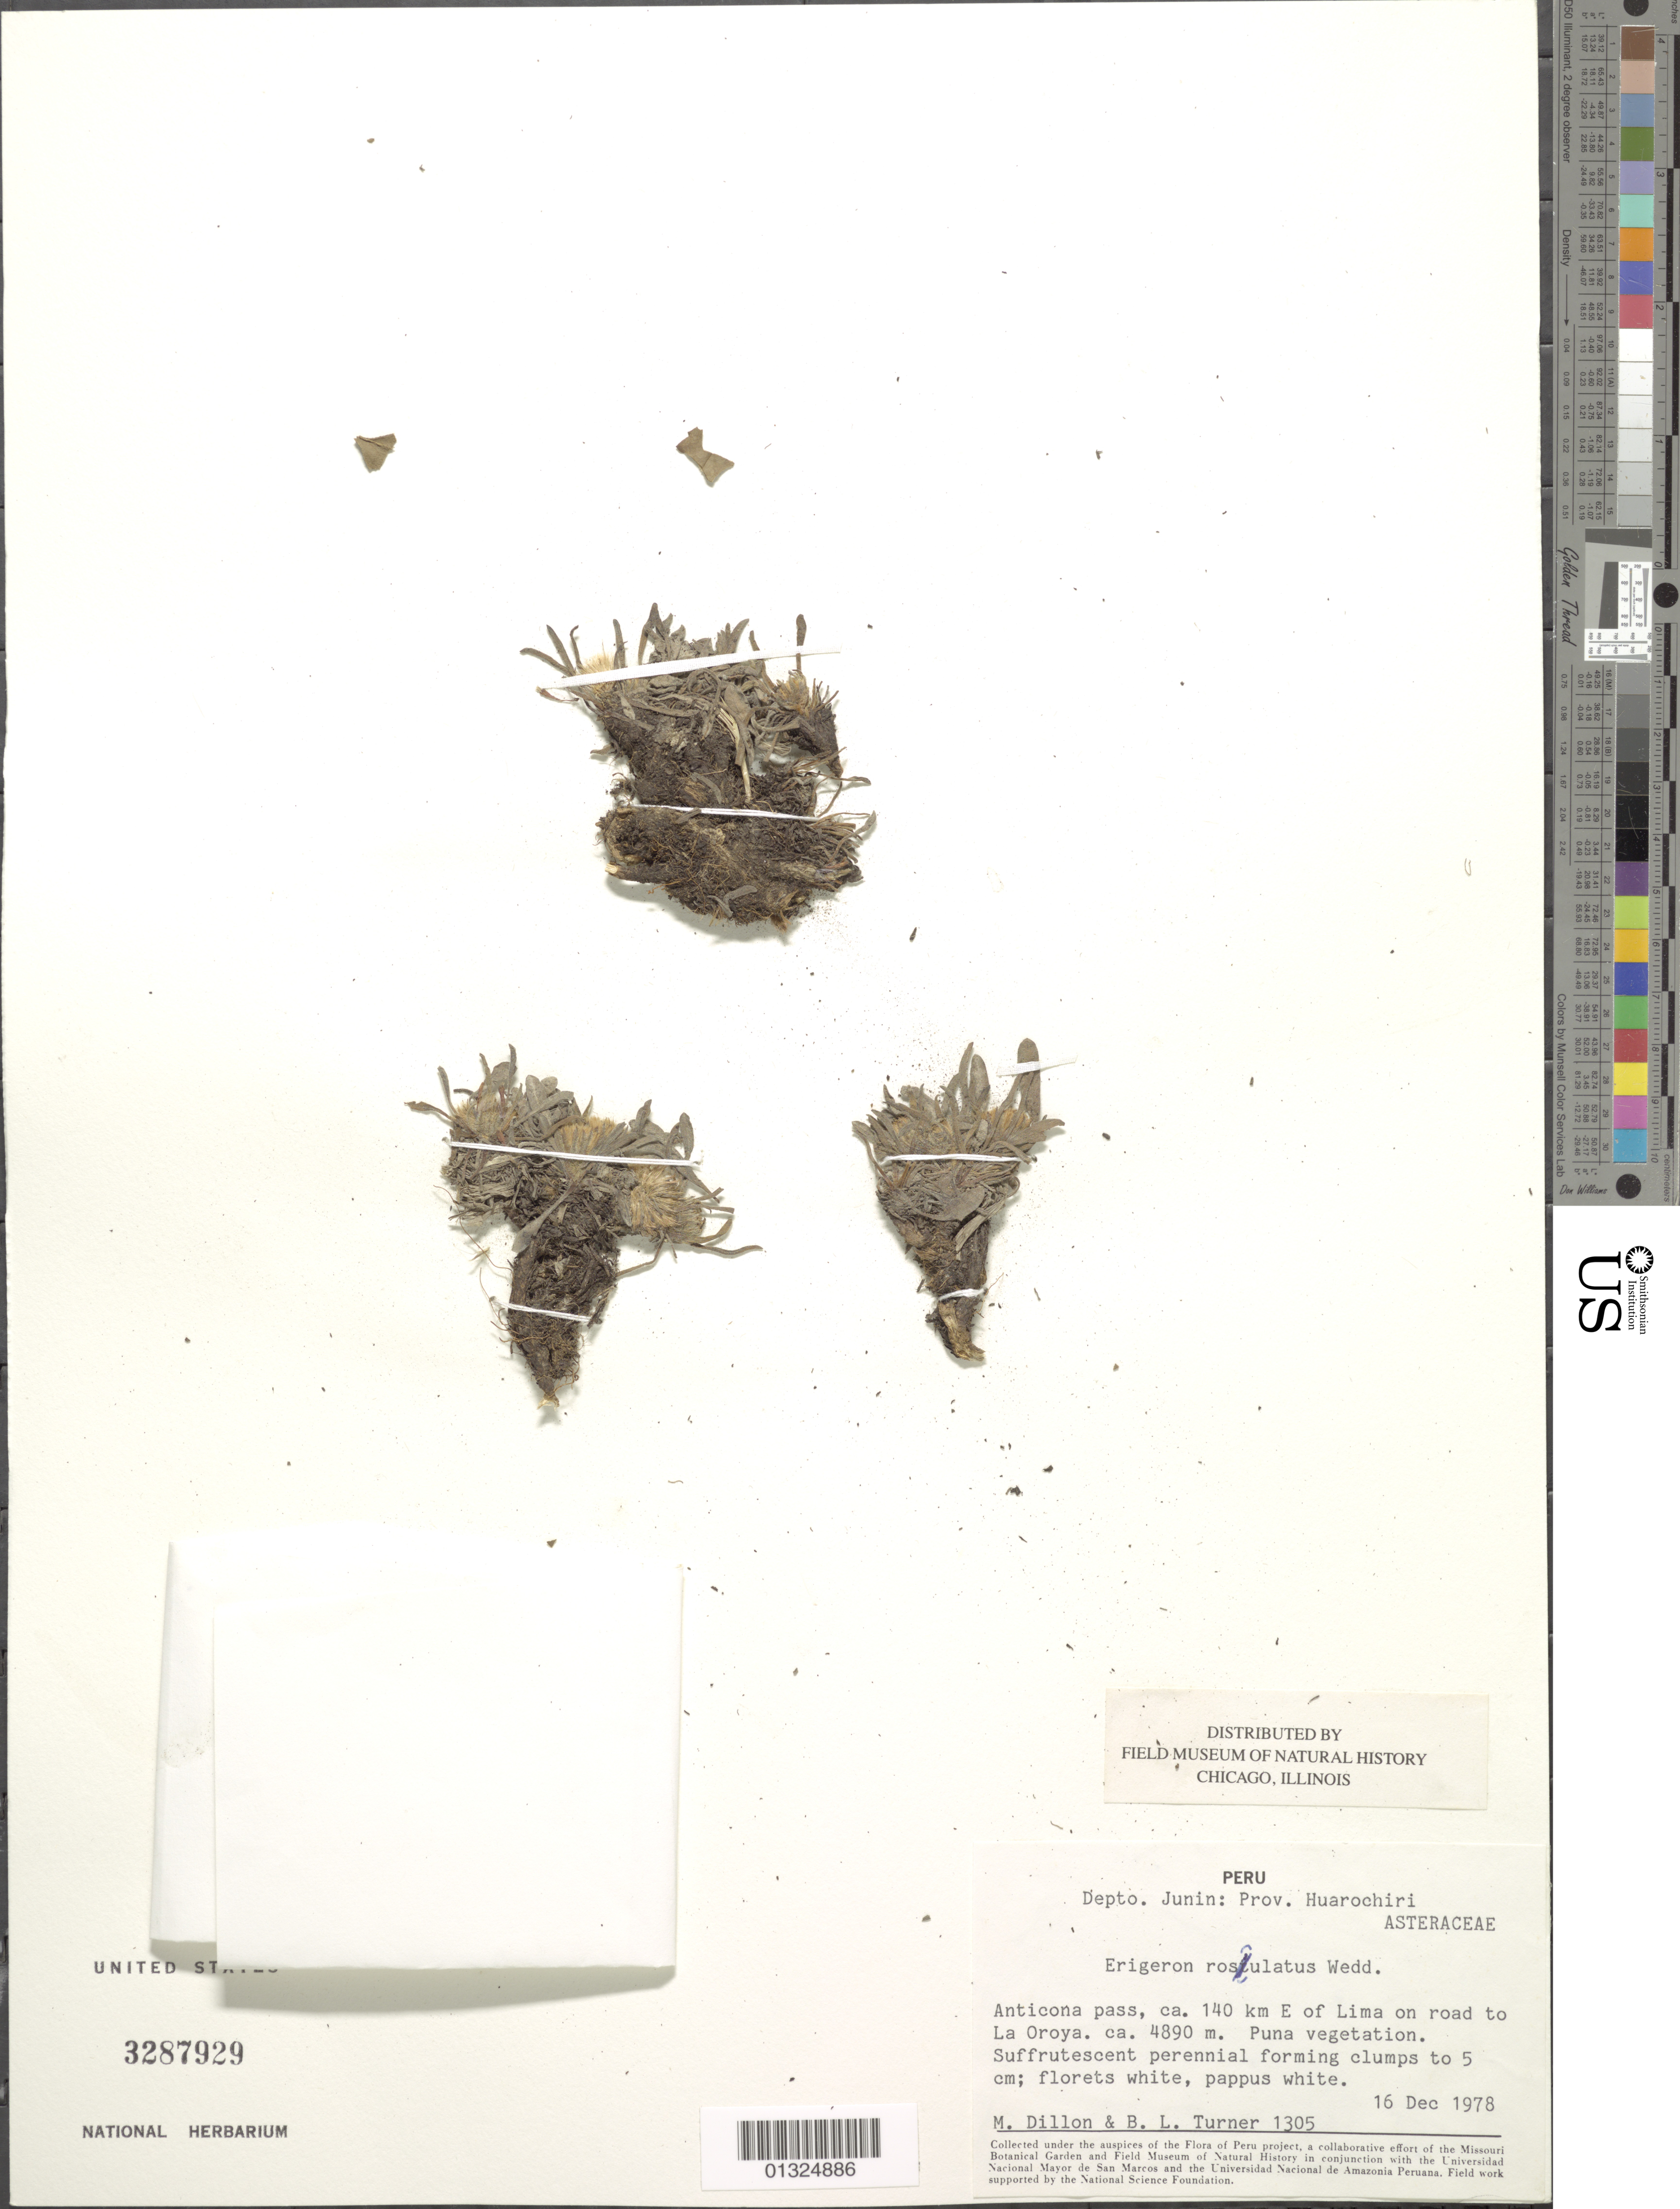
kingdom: Plantae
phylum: Tracheophyta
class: Magnoliopsida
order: Asterales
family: Asteraceae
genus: Erigeron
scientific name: Erigeron rosulatus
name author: Wedd.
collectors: M. O. Dillon & B. L. Turner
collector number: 1305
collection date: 1978-12-16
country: Peru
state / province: Lima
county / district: Huarochirí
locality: Anticona pass, ca. 140 km E of Lima on road to La Oroya. Huyarochiri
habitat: Puna vegetation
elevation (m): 4890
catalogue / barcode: US 3287929